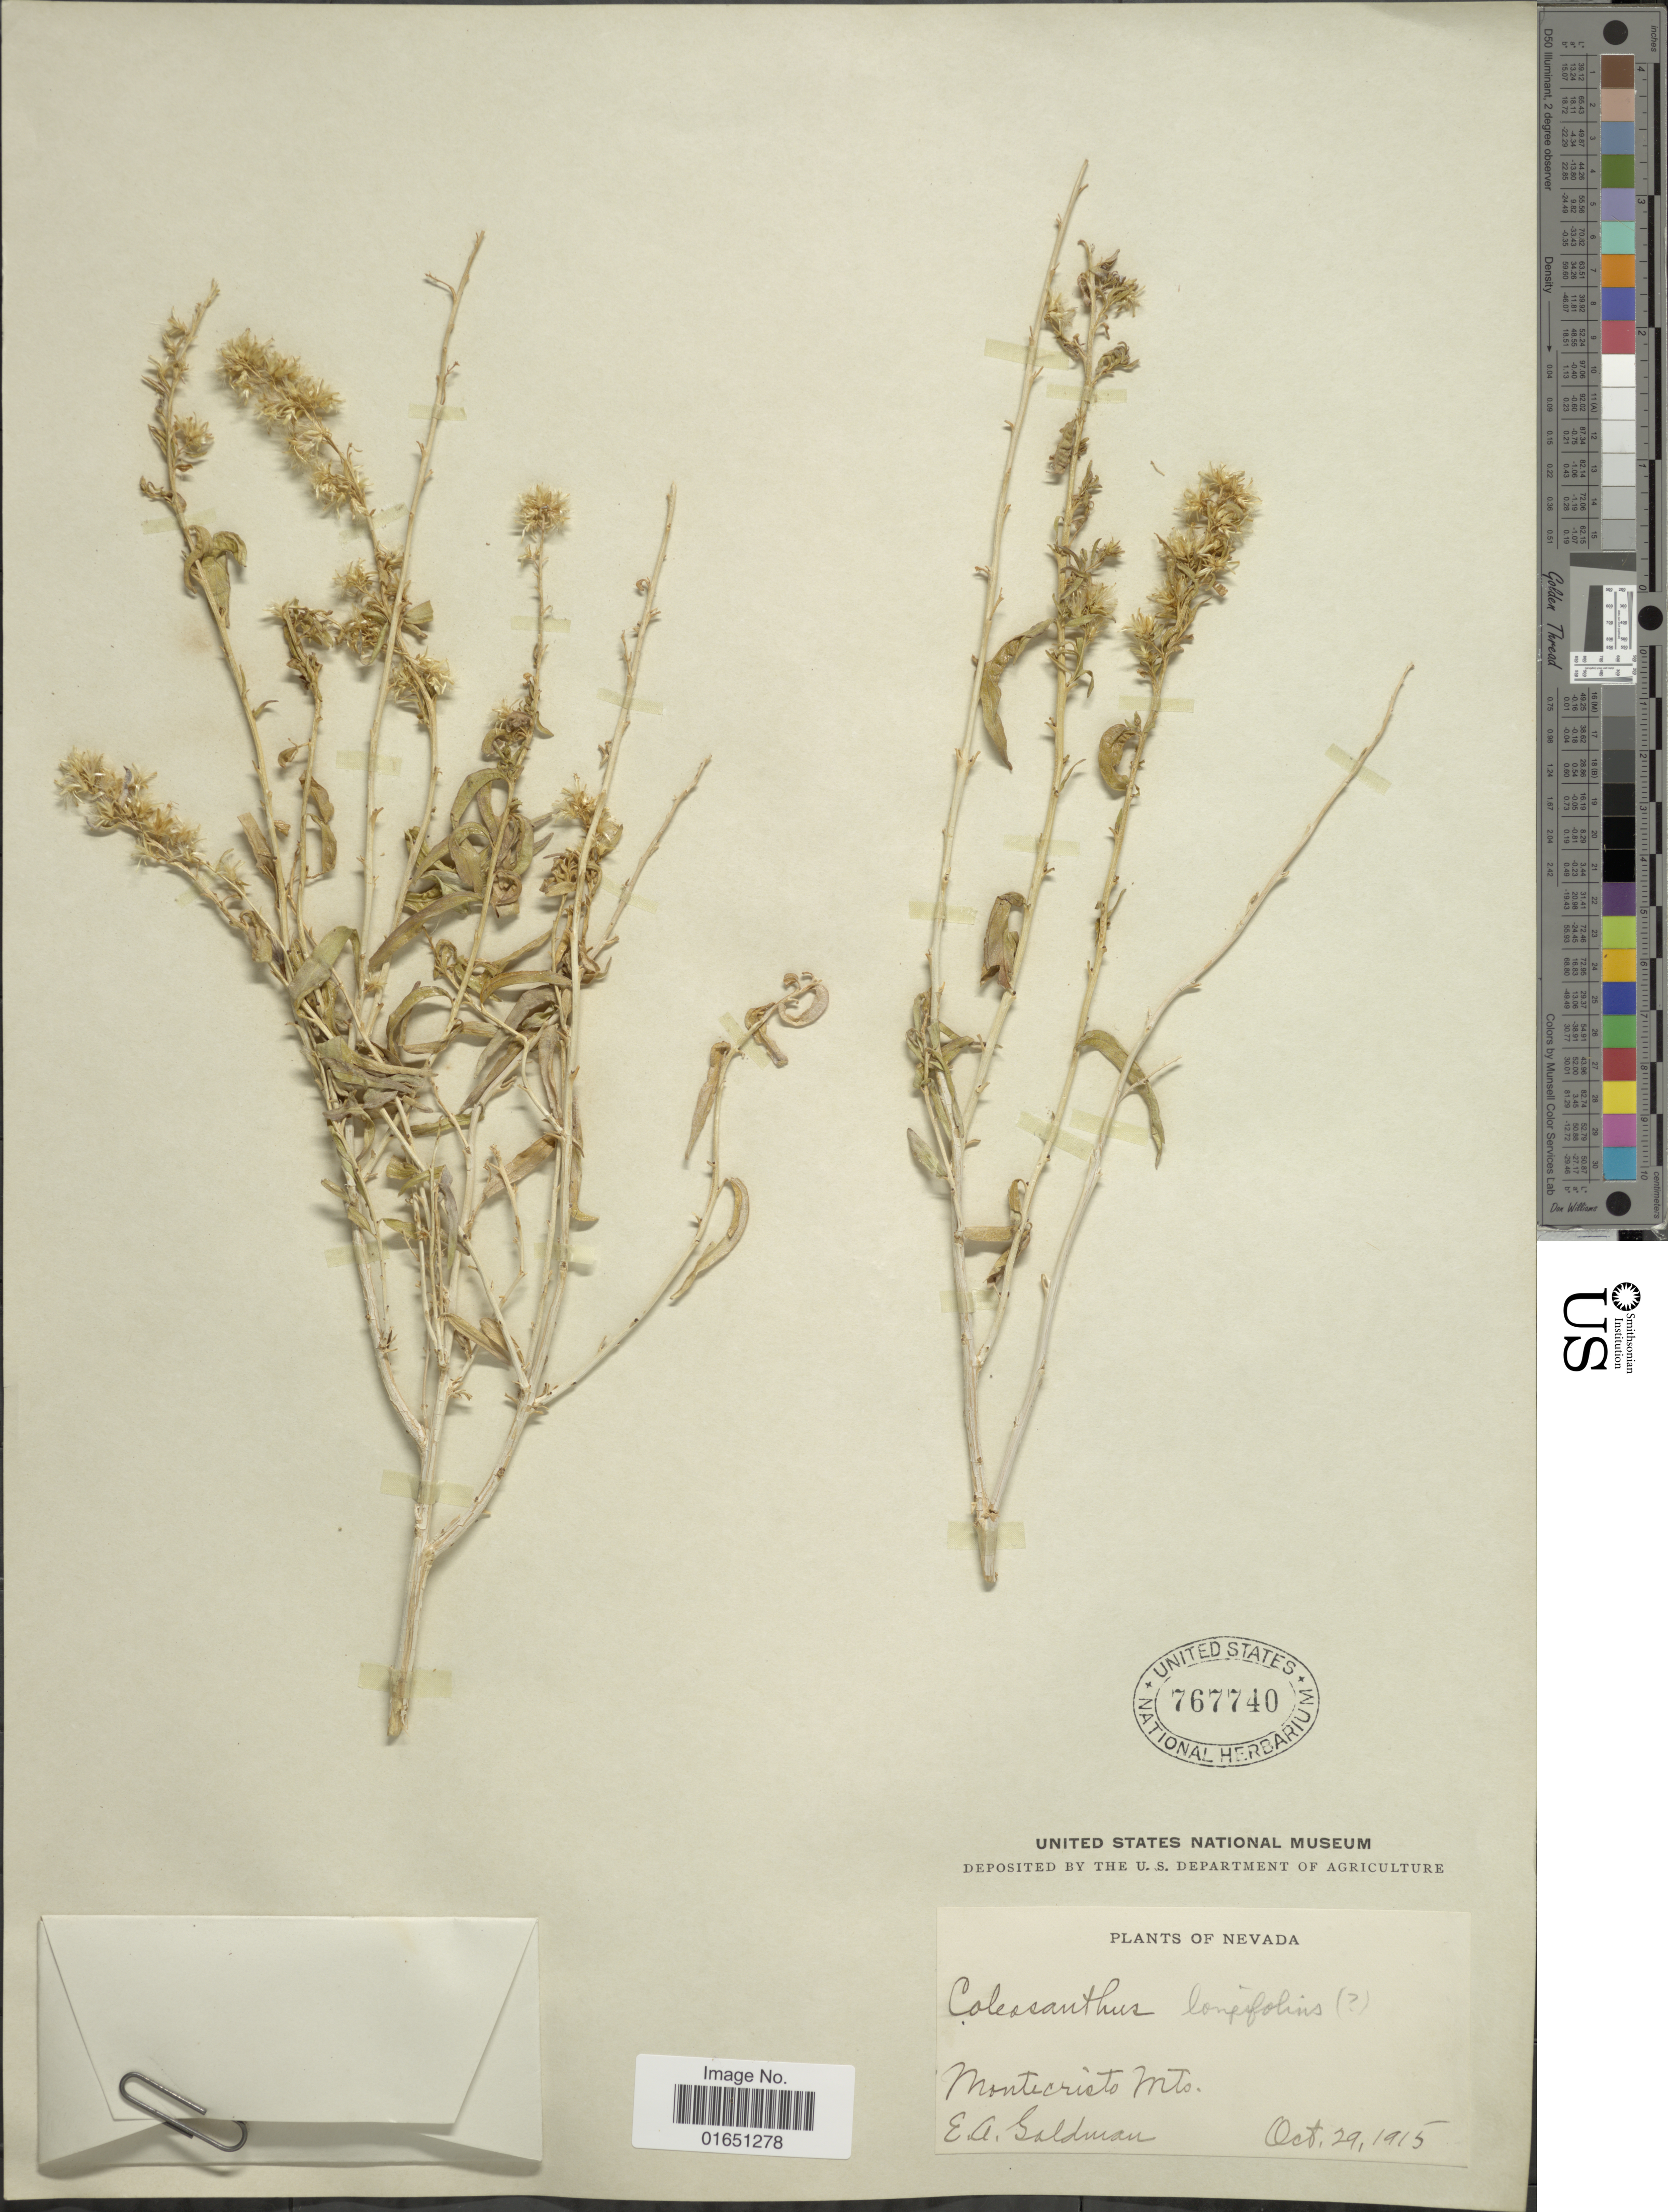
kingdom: Plantae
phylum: Tracheophyta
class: Magnoliopsida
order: Asterales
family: Asteraceae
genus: Brickellia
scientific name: Brickellia longifolia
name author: S. Watson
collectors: E. A. Goldman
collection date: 1915-10-29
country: United States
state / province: Nevada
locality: Montecrieto Mts.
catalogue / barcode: US 757740